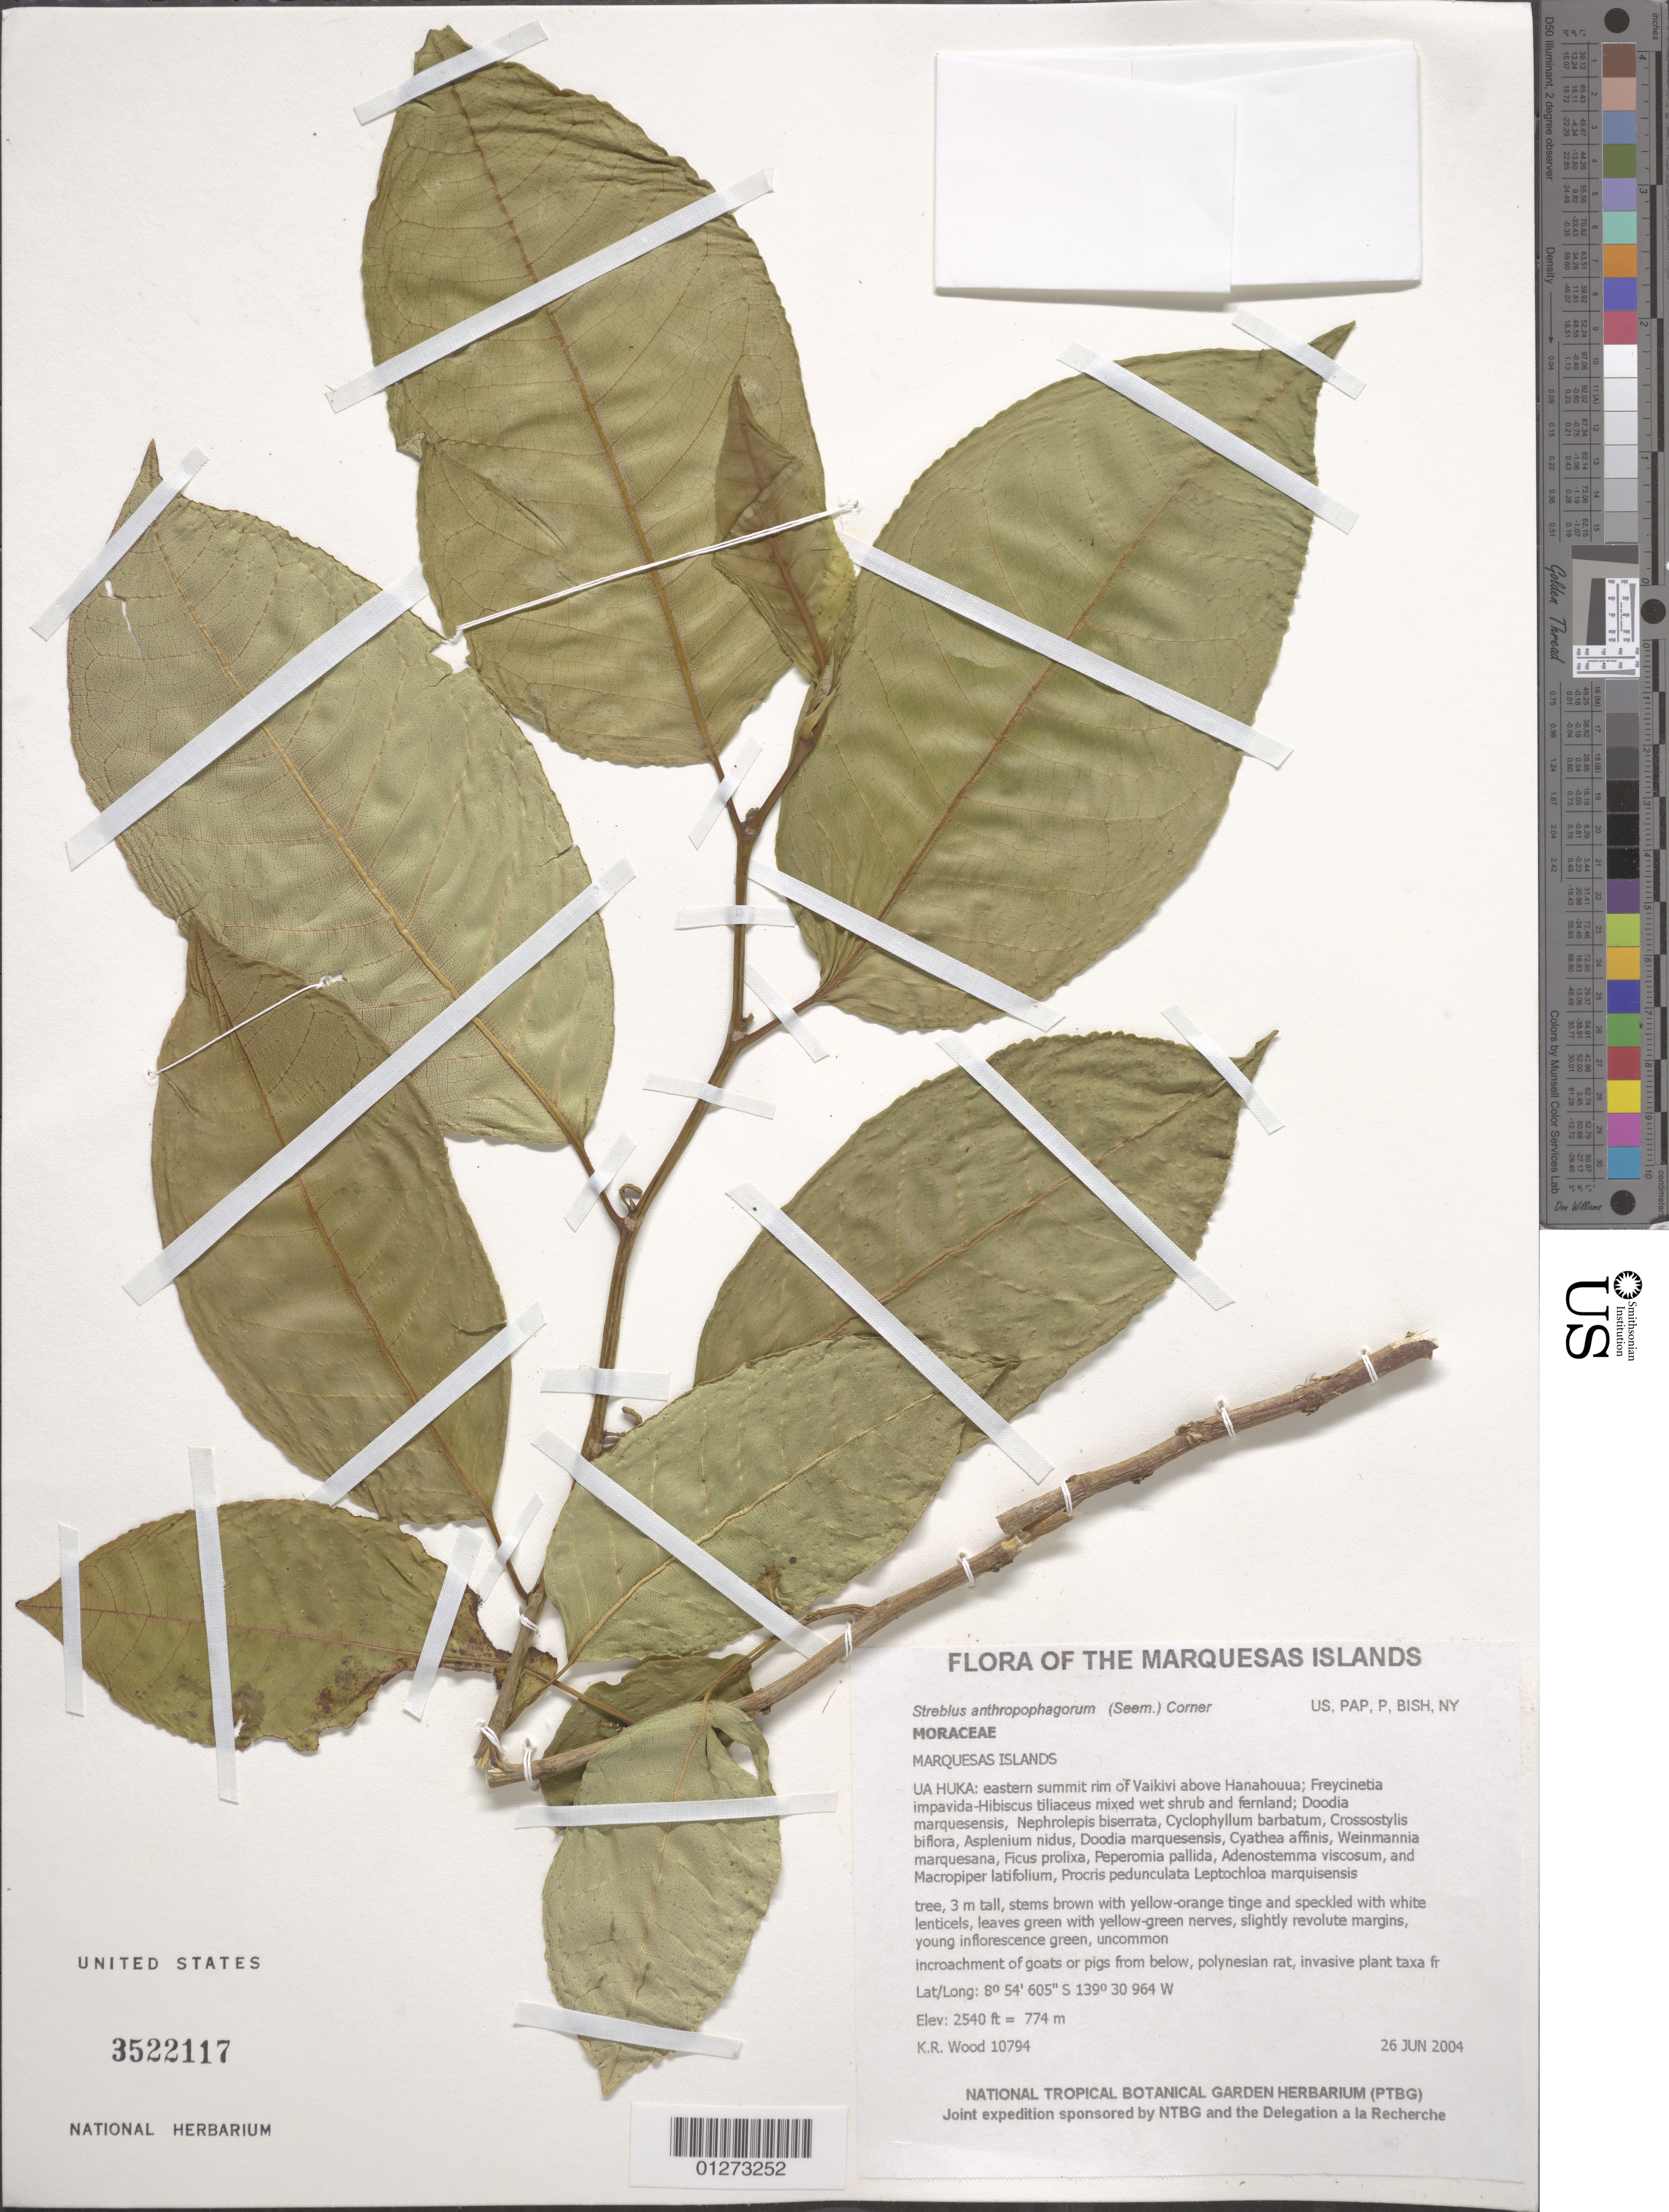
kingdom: Plantae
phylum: Tracheophyta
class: Magnoliopsida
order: Rosales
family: Moraceae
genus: Paratrophis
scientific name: Paratrophis anthropophagorum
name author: (Seem.) Benth. & Hook. f. ex Drake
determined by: Wagner, W. L., (BOT), Smithsonian Institution - National Museum of Natural History (UNITED STATES)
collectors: K. R. Wood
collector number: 10794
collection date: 2004-06-26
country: French Polynesia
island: Ua Huka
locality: Eastern summit rim of Vaikivi above Hanahouua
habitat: Freycinetia impavida - Hibiscus tiliaceus mixed wet shrub and fernland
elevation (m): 774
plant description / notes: Incroachment of goats or pigs from below, polynesian rat, invasive plant taxa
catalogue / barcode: US 3522117